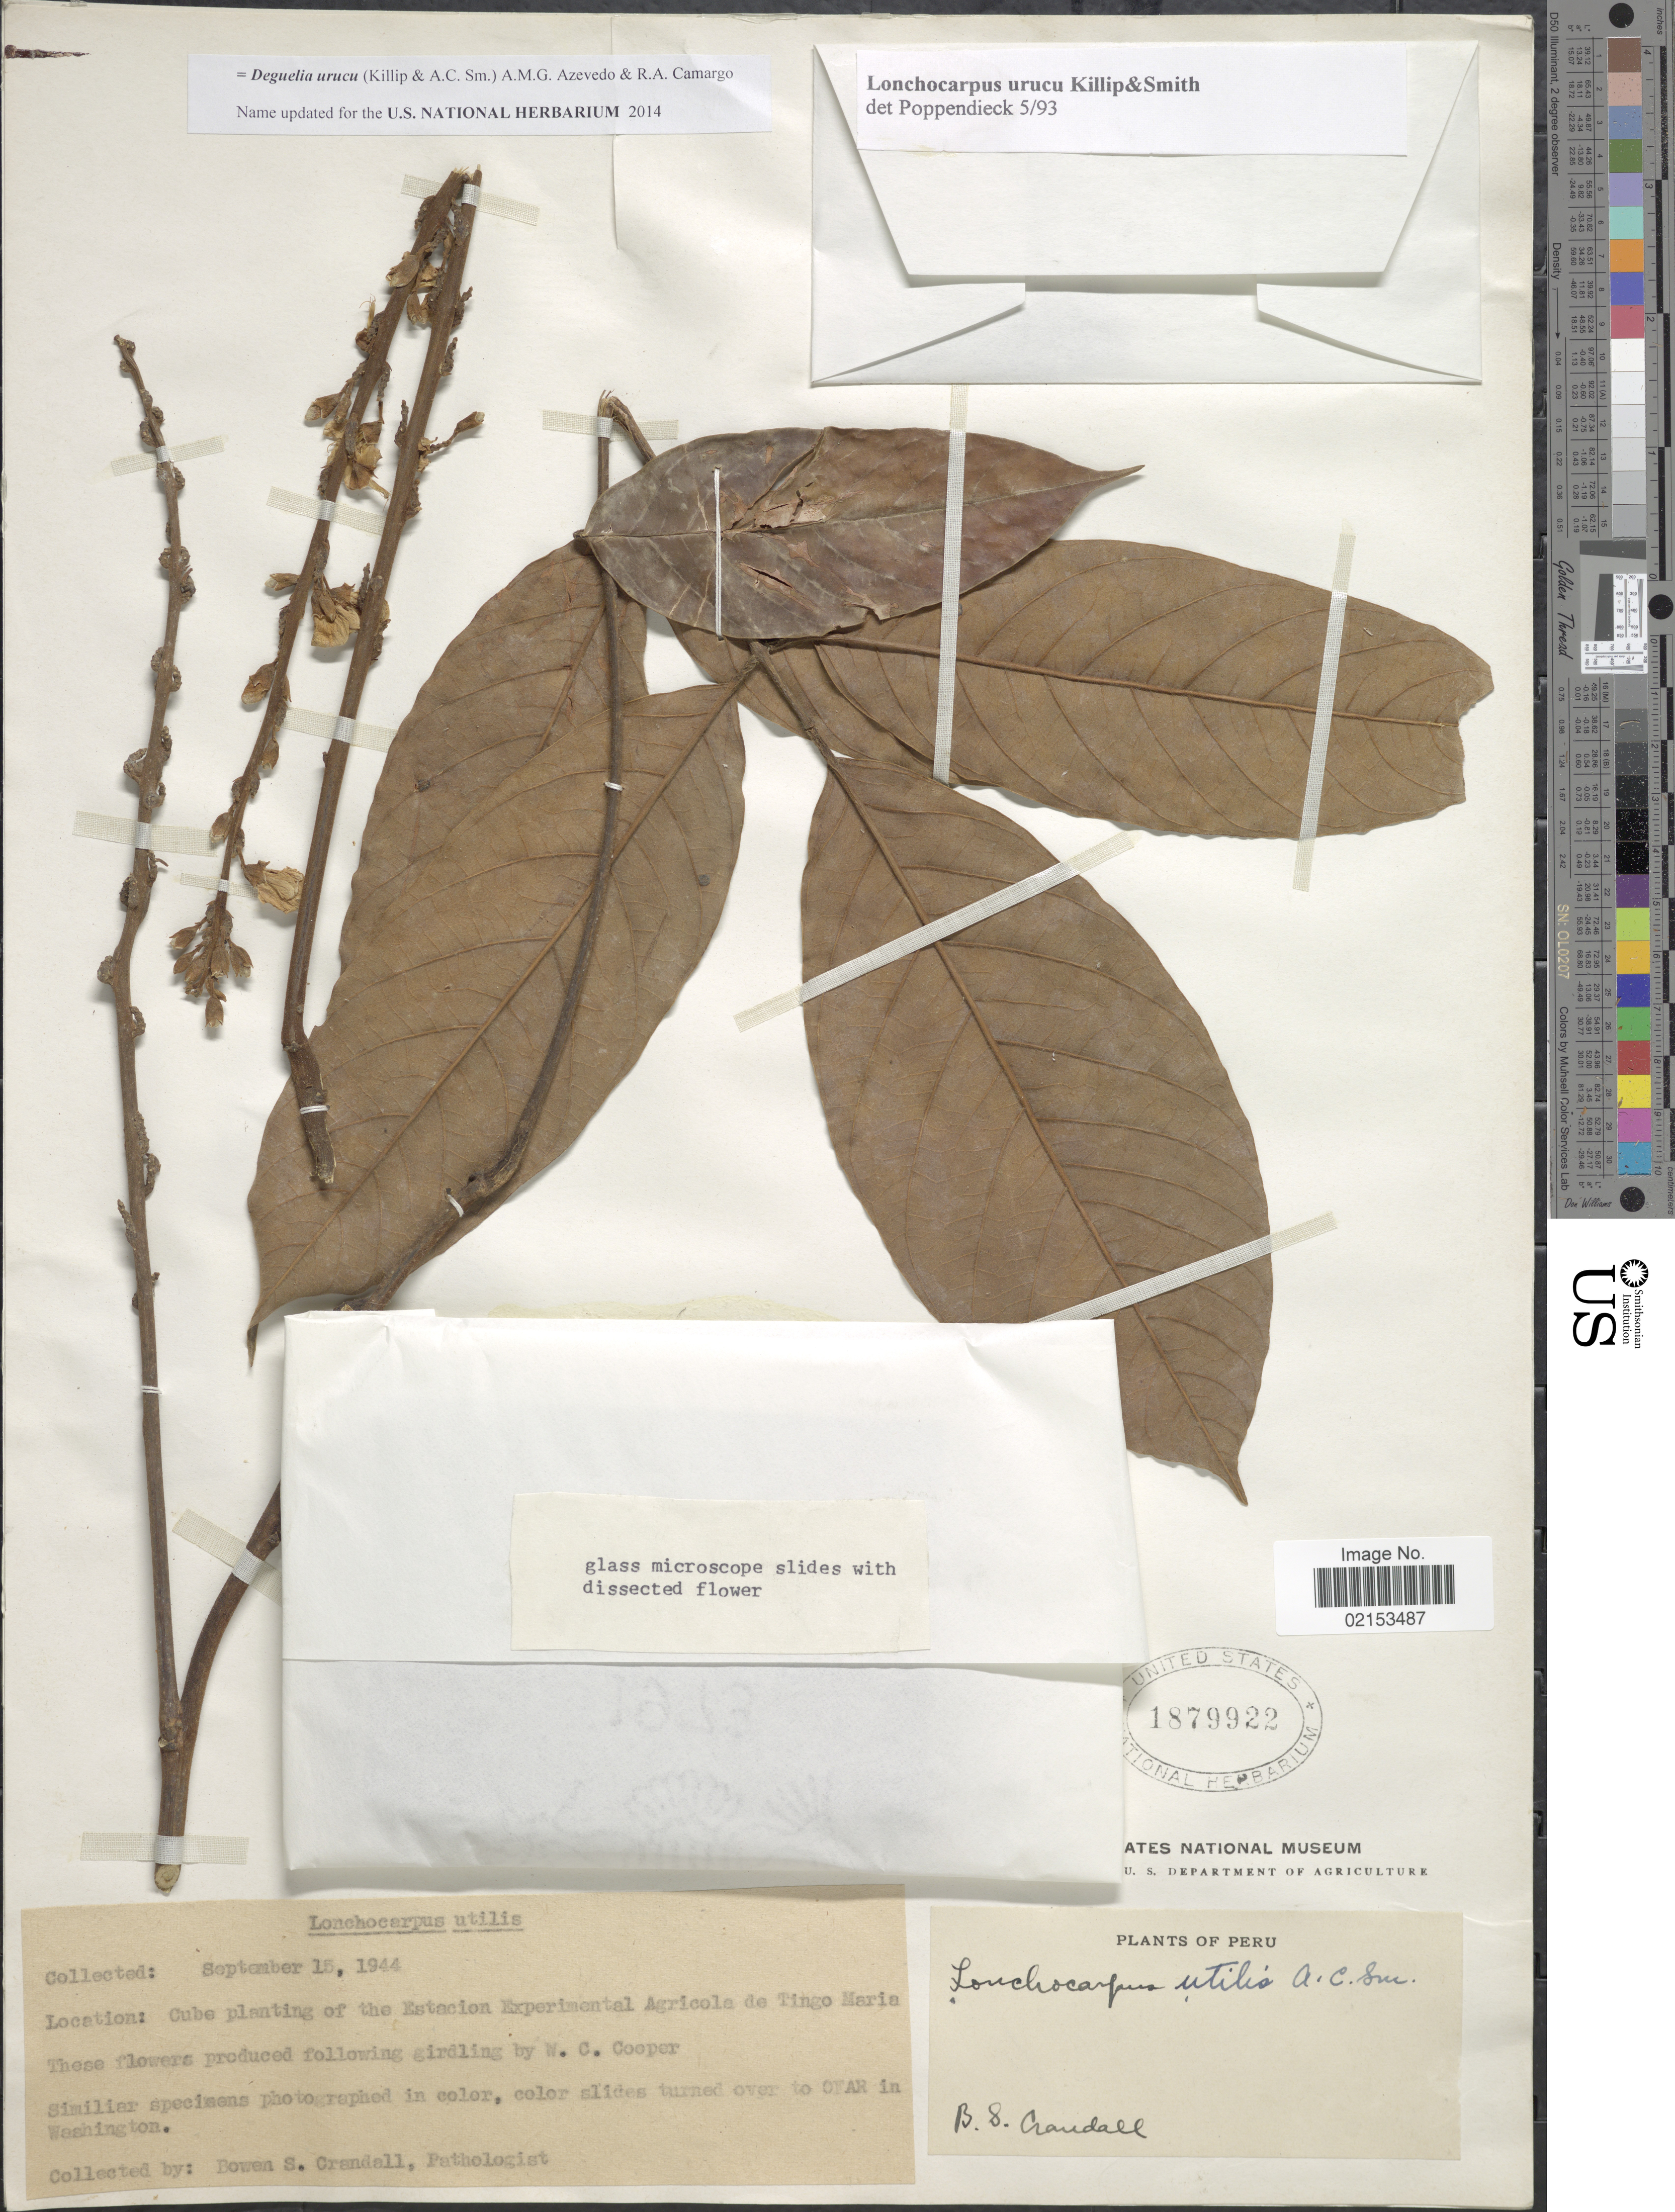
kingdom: Plantae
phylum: Tracheophyta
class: Magnoliopsida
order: Fabales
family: Fabaceae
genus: Deguelia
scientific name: Deguelia urucu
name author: (Killip & A.C. Sm.) A.M.G. Azevedo & R.A. Camargo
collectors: B. Crandall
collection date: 1944-09-15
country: Peru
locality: Cube plantation of the Estacion Experimental Agricola de Tingo Maria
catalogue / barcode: US 1879922